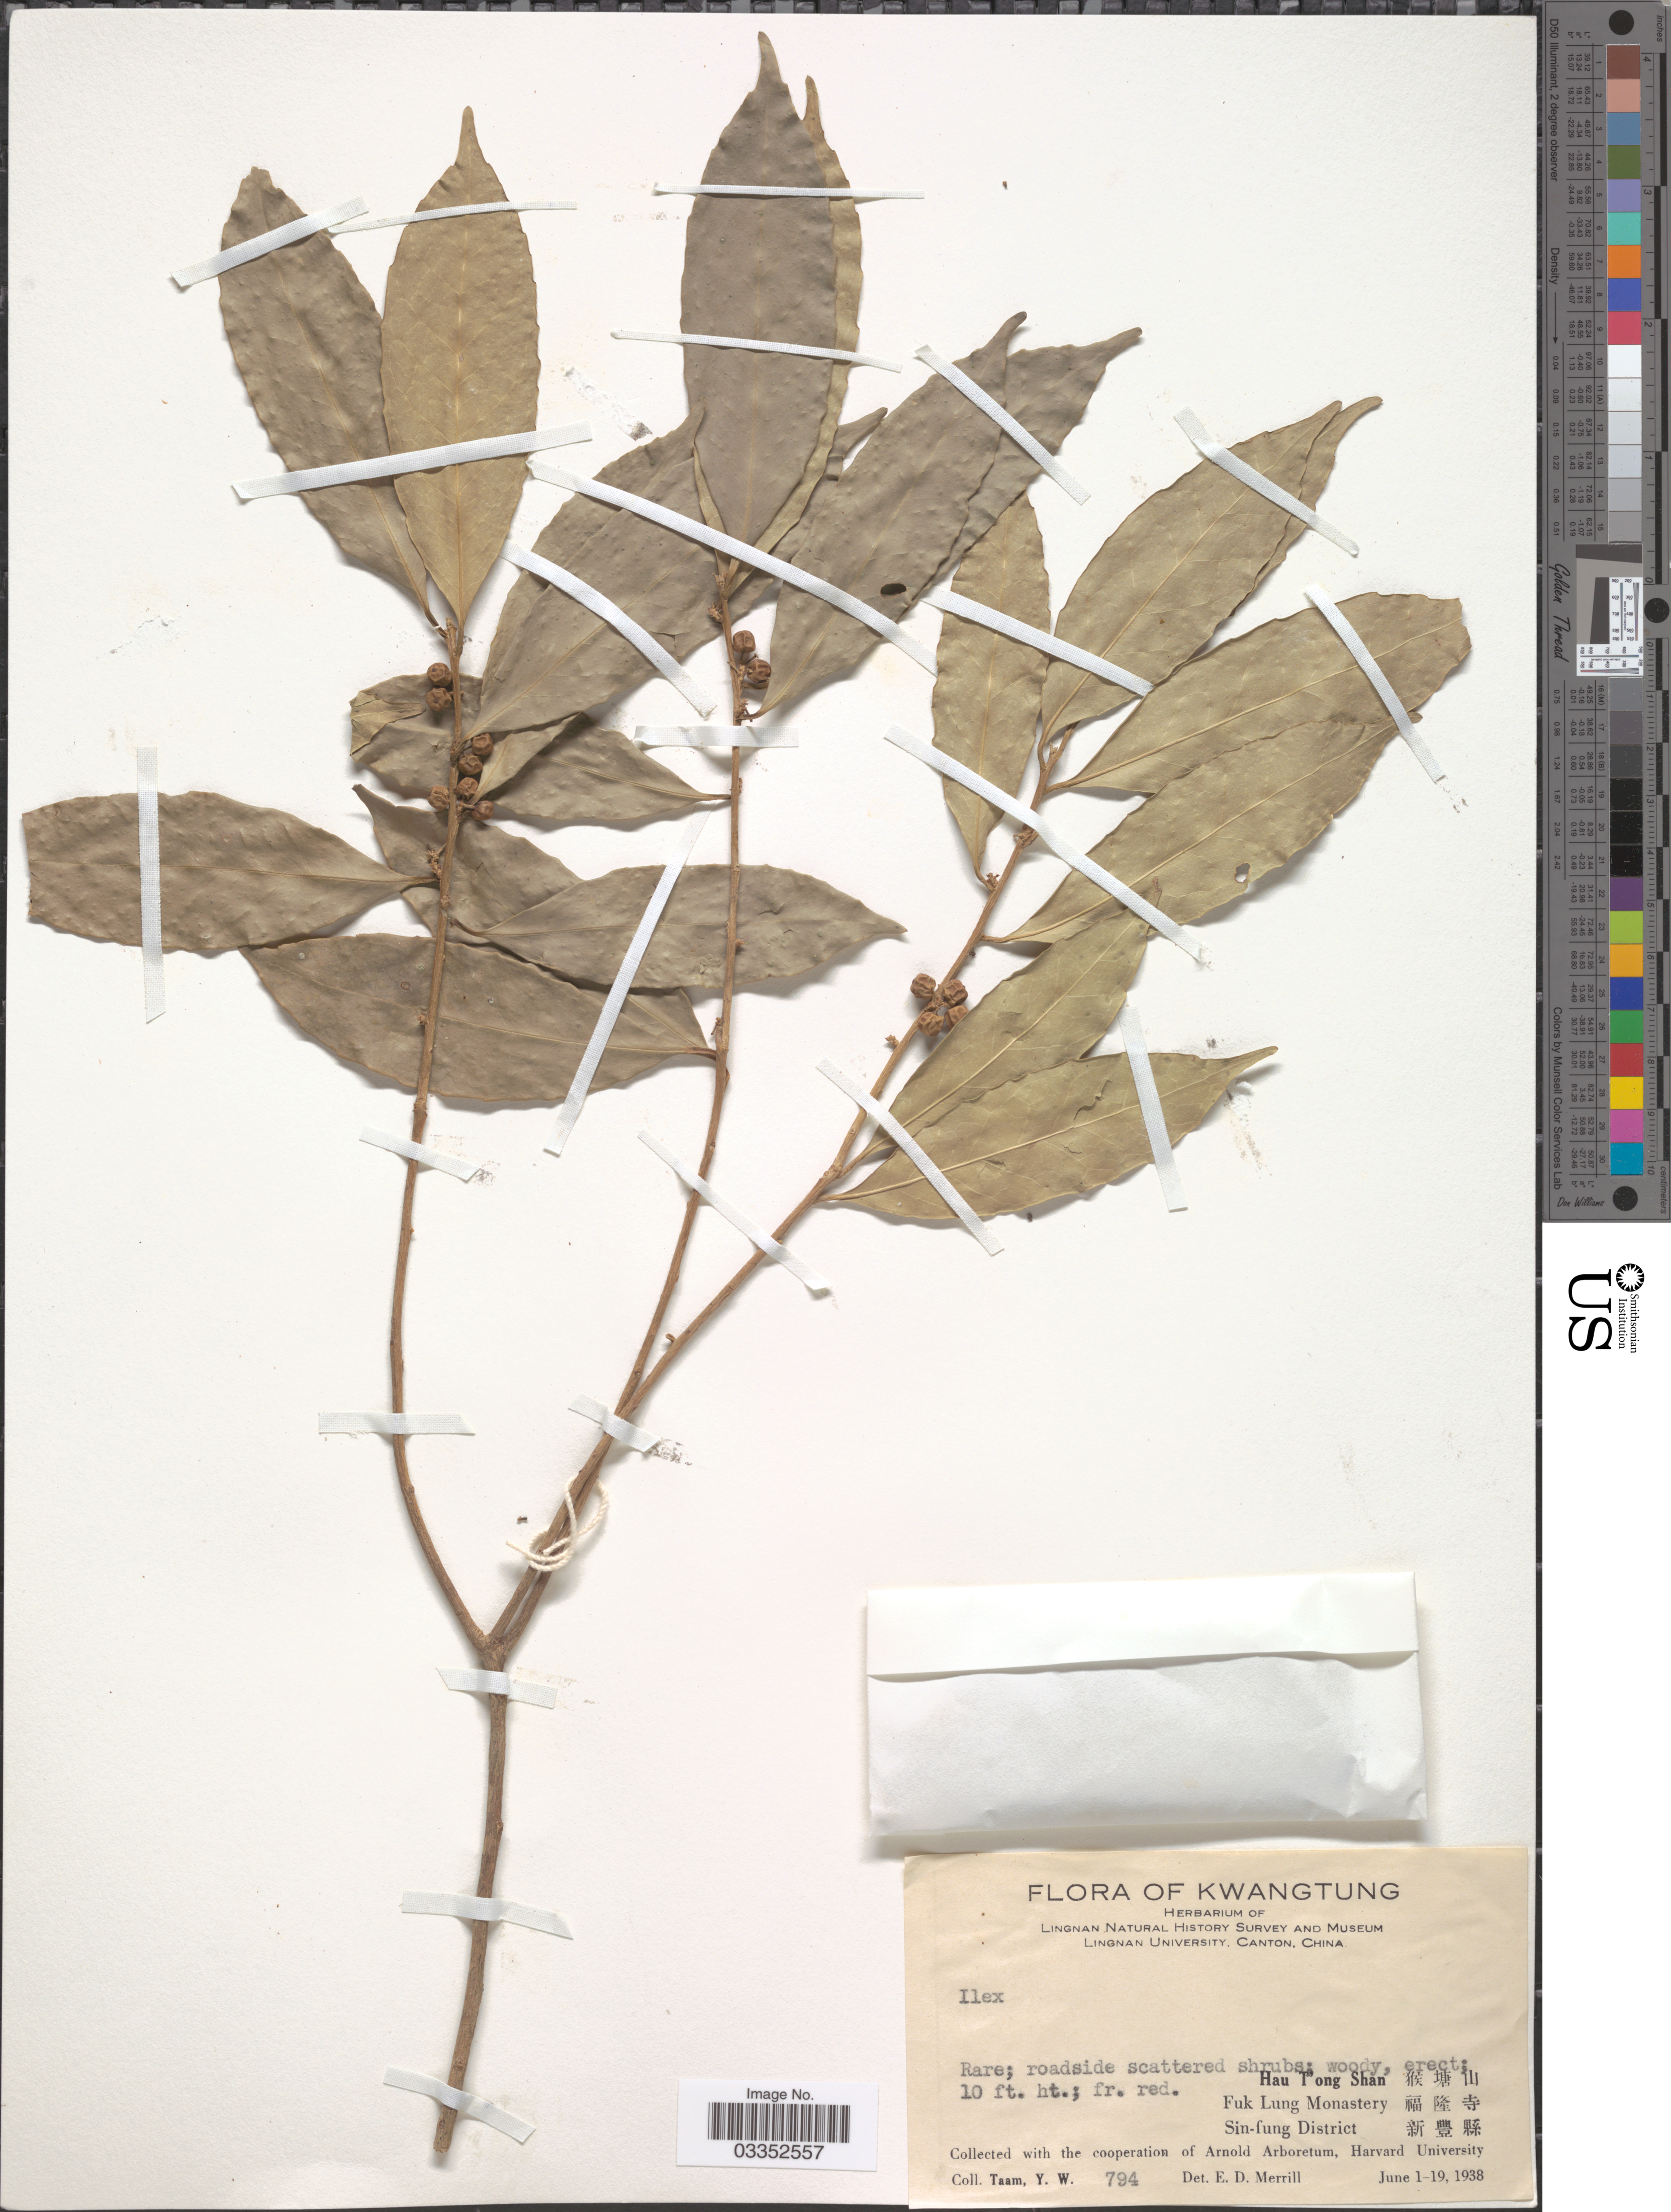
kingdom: Plantae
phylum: Tracheophyta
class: Magnoliopsida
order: Aquifoliales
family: Aquifoliaceae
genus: Ilex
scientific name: Ilex sp.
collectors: Y. W. Taam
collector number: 794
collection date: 1938-06-01/1938-06-19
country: China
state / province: Guangdong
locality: Kwangtung, Hau T'ong Shan X, Fuk Lung Monastery X, Sin-fung District X.